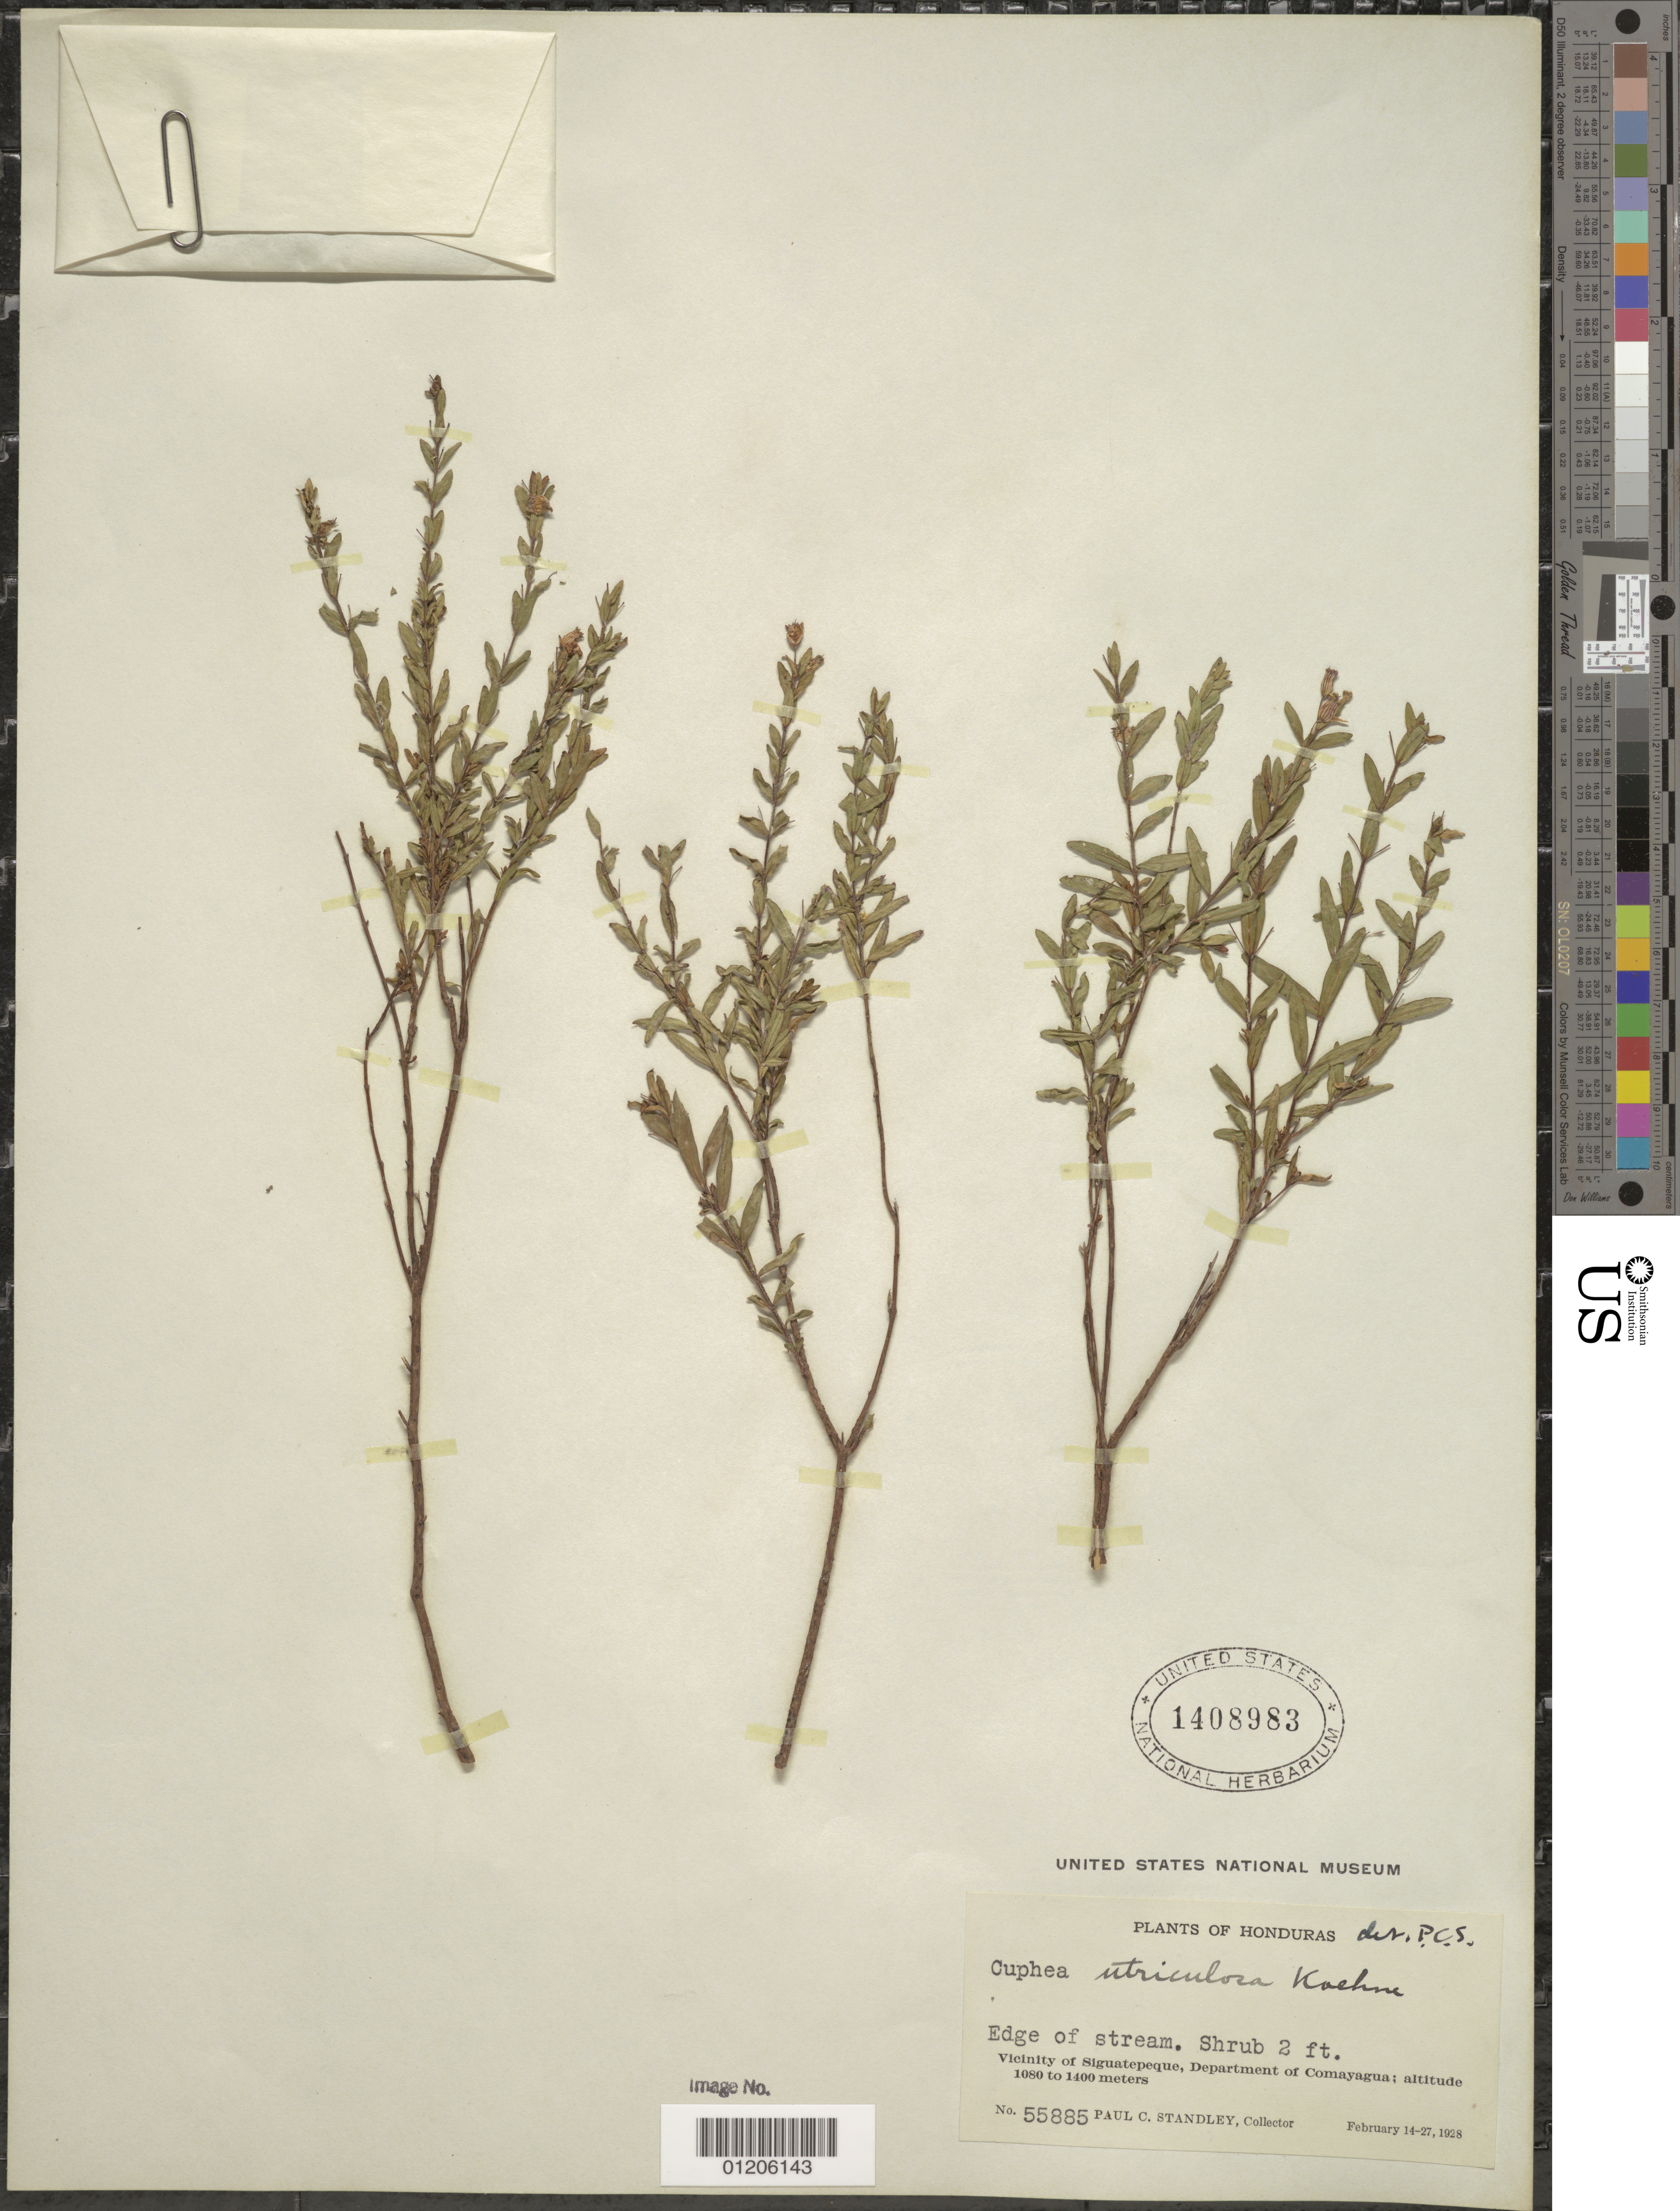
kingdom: Plantae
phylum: Tracheophyta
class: Magnoliopsida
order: Myrtales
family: Lythraceae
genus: Cuphea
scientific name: Cuphea utriculosa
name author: Koehne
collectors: P. C. Standley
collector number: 55885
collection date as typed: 14 Feb 1928 to 27 Feb 1928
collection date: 1928-02-14/1928-02-27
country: Honduras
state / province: Comayagua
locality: Vicinity of Siguatepeque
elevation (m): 1080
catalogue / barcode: US 1408983